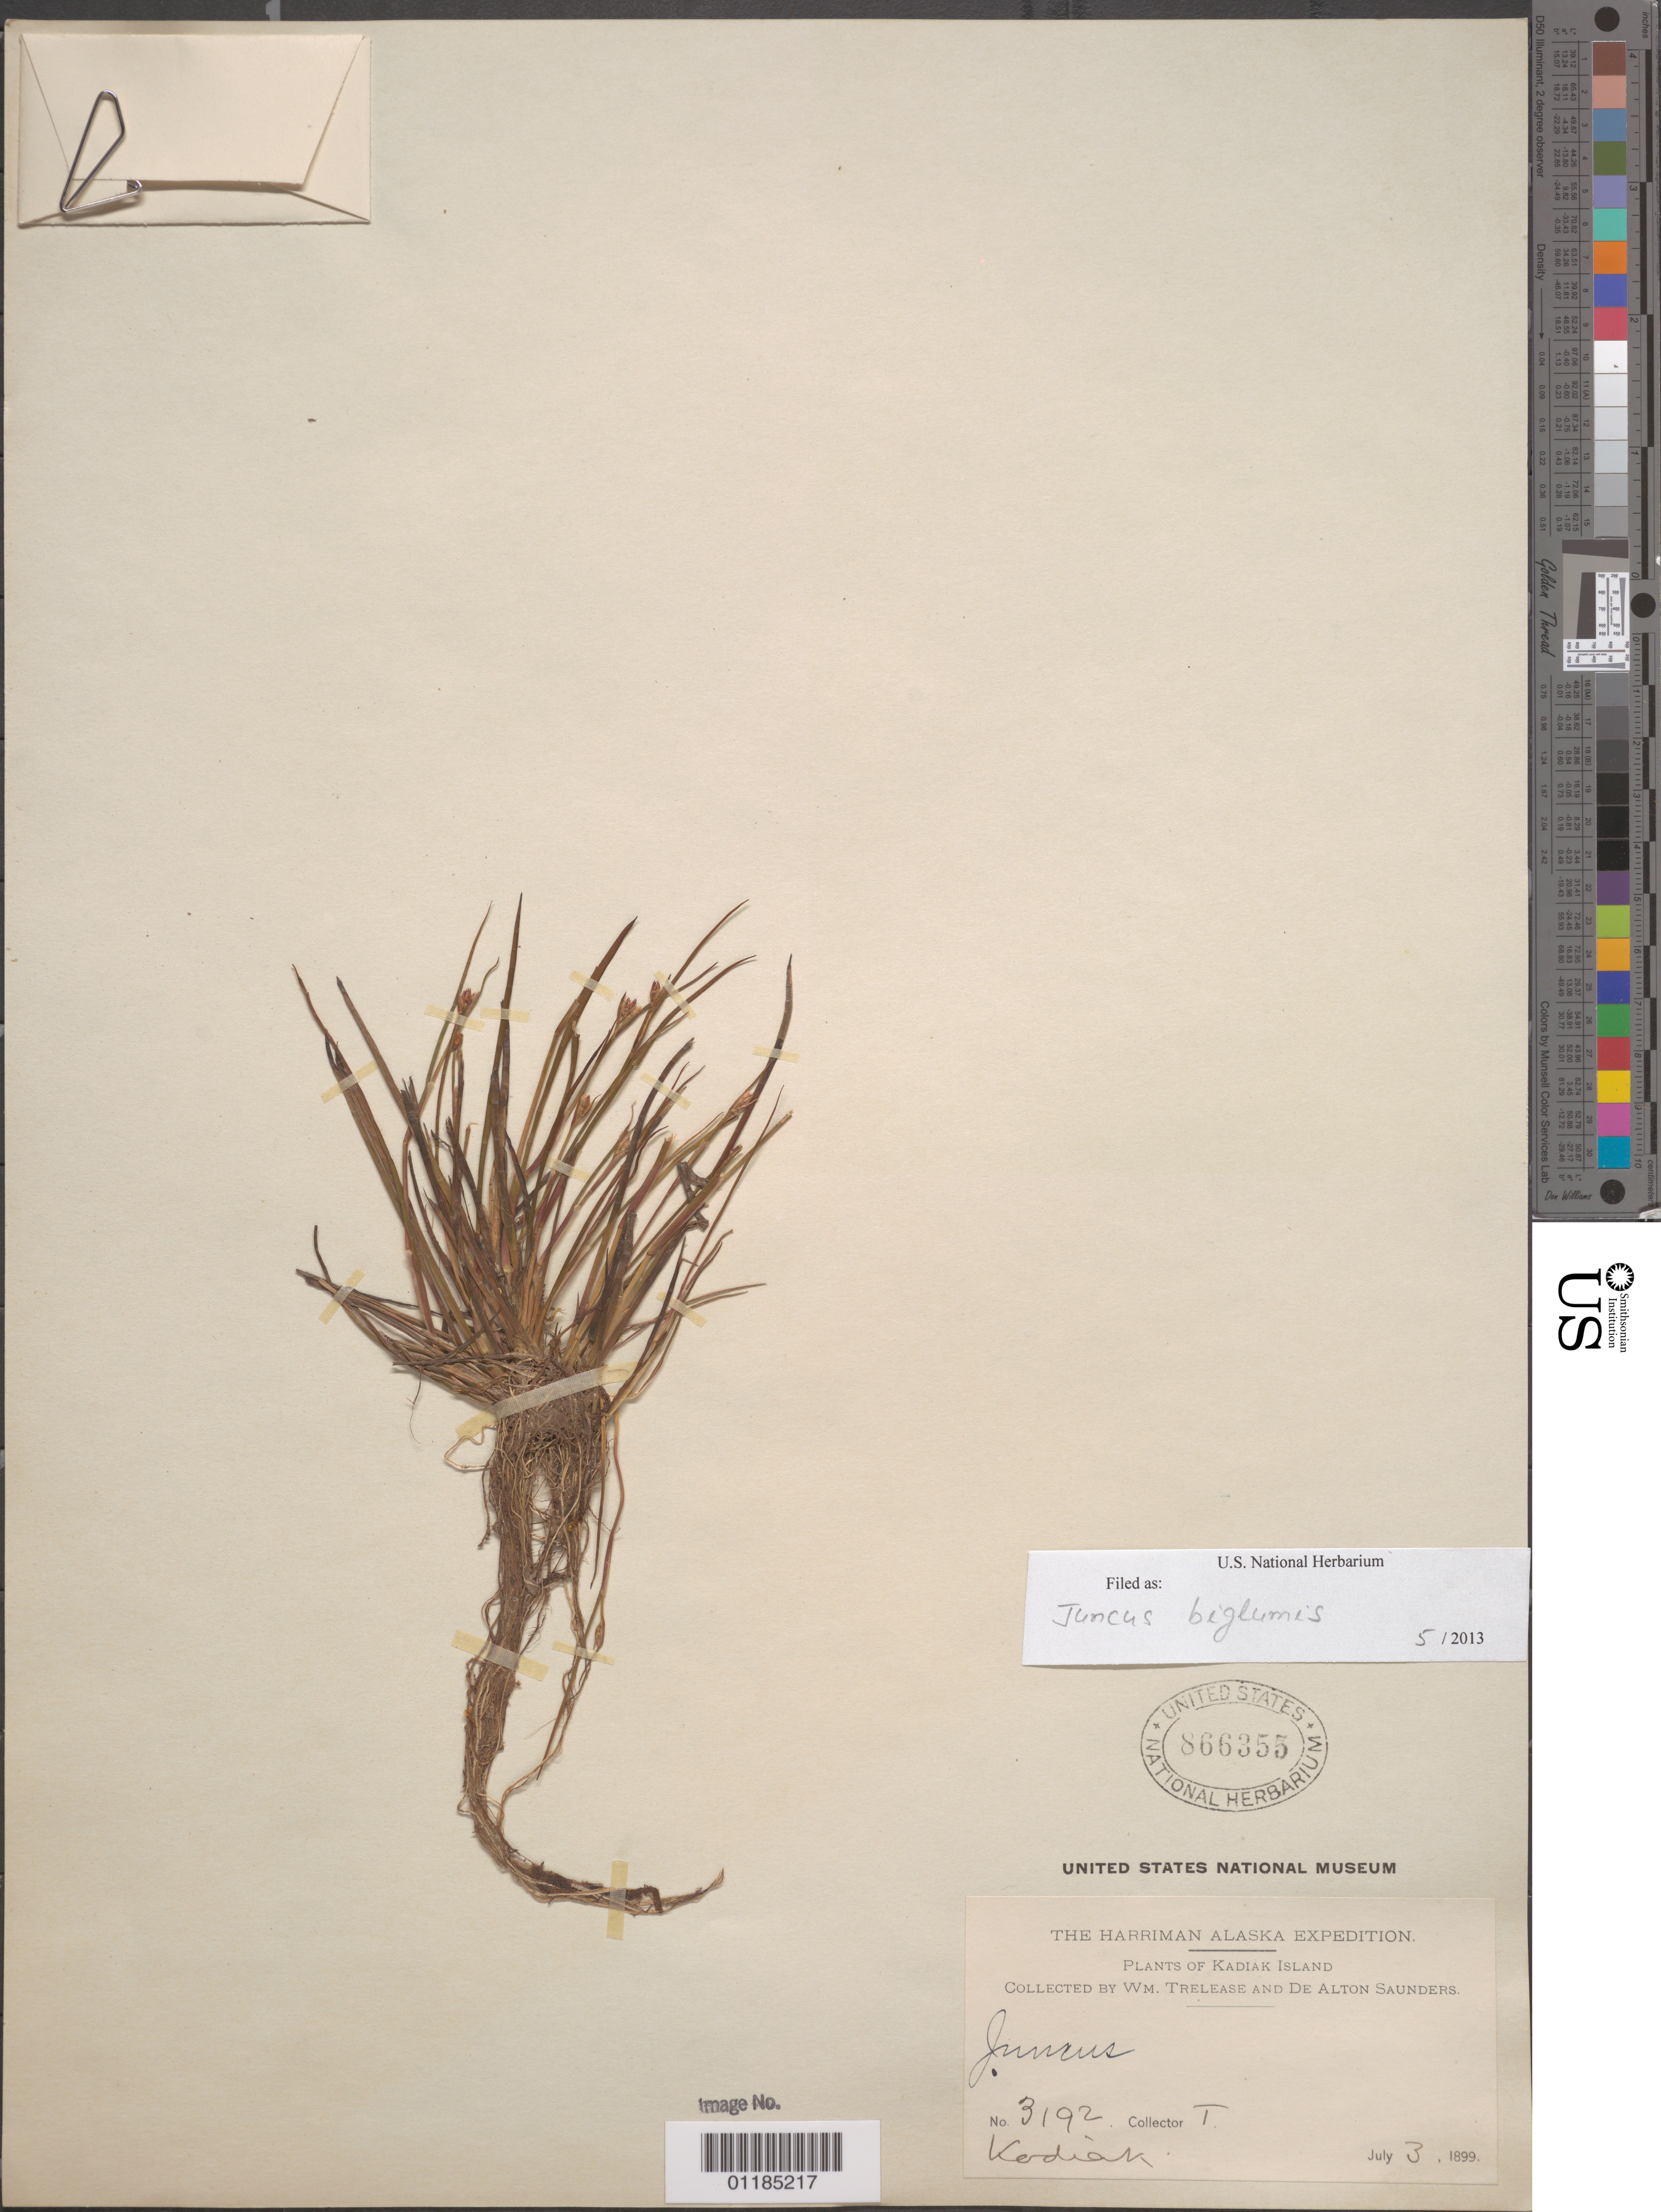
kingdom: Plantae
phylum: Tracheophyta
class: Liliopsida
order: Poales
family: Juncaceae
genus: Juncus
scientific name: Juncus biglumis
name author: L.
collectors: W. Trelease & D. Saunders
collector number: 3192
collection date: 1899-07-03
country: United States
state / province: Alaska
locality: Kodiak.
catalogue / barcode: US 866355